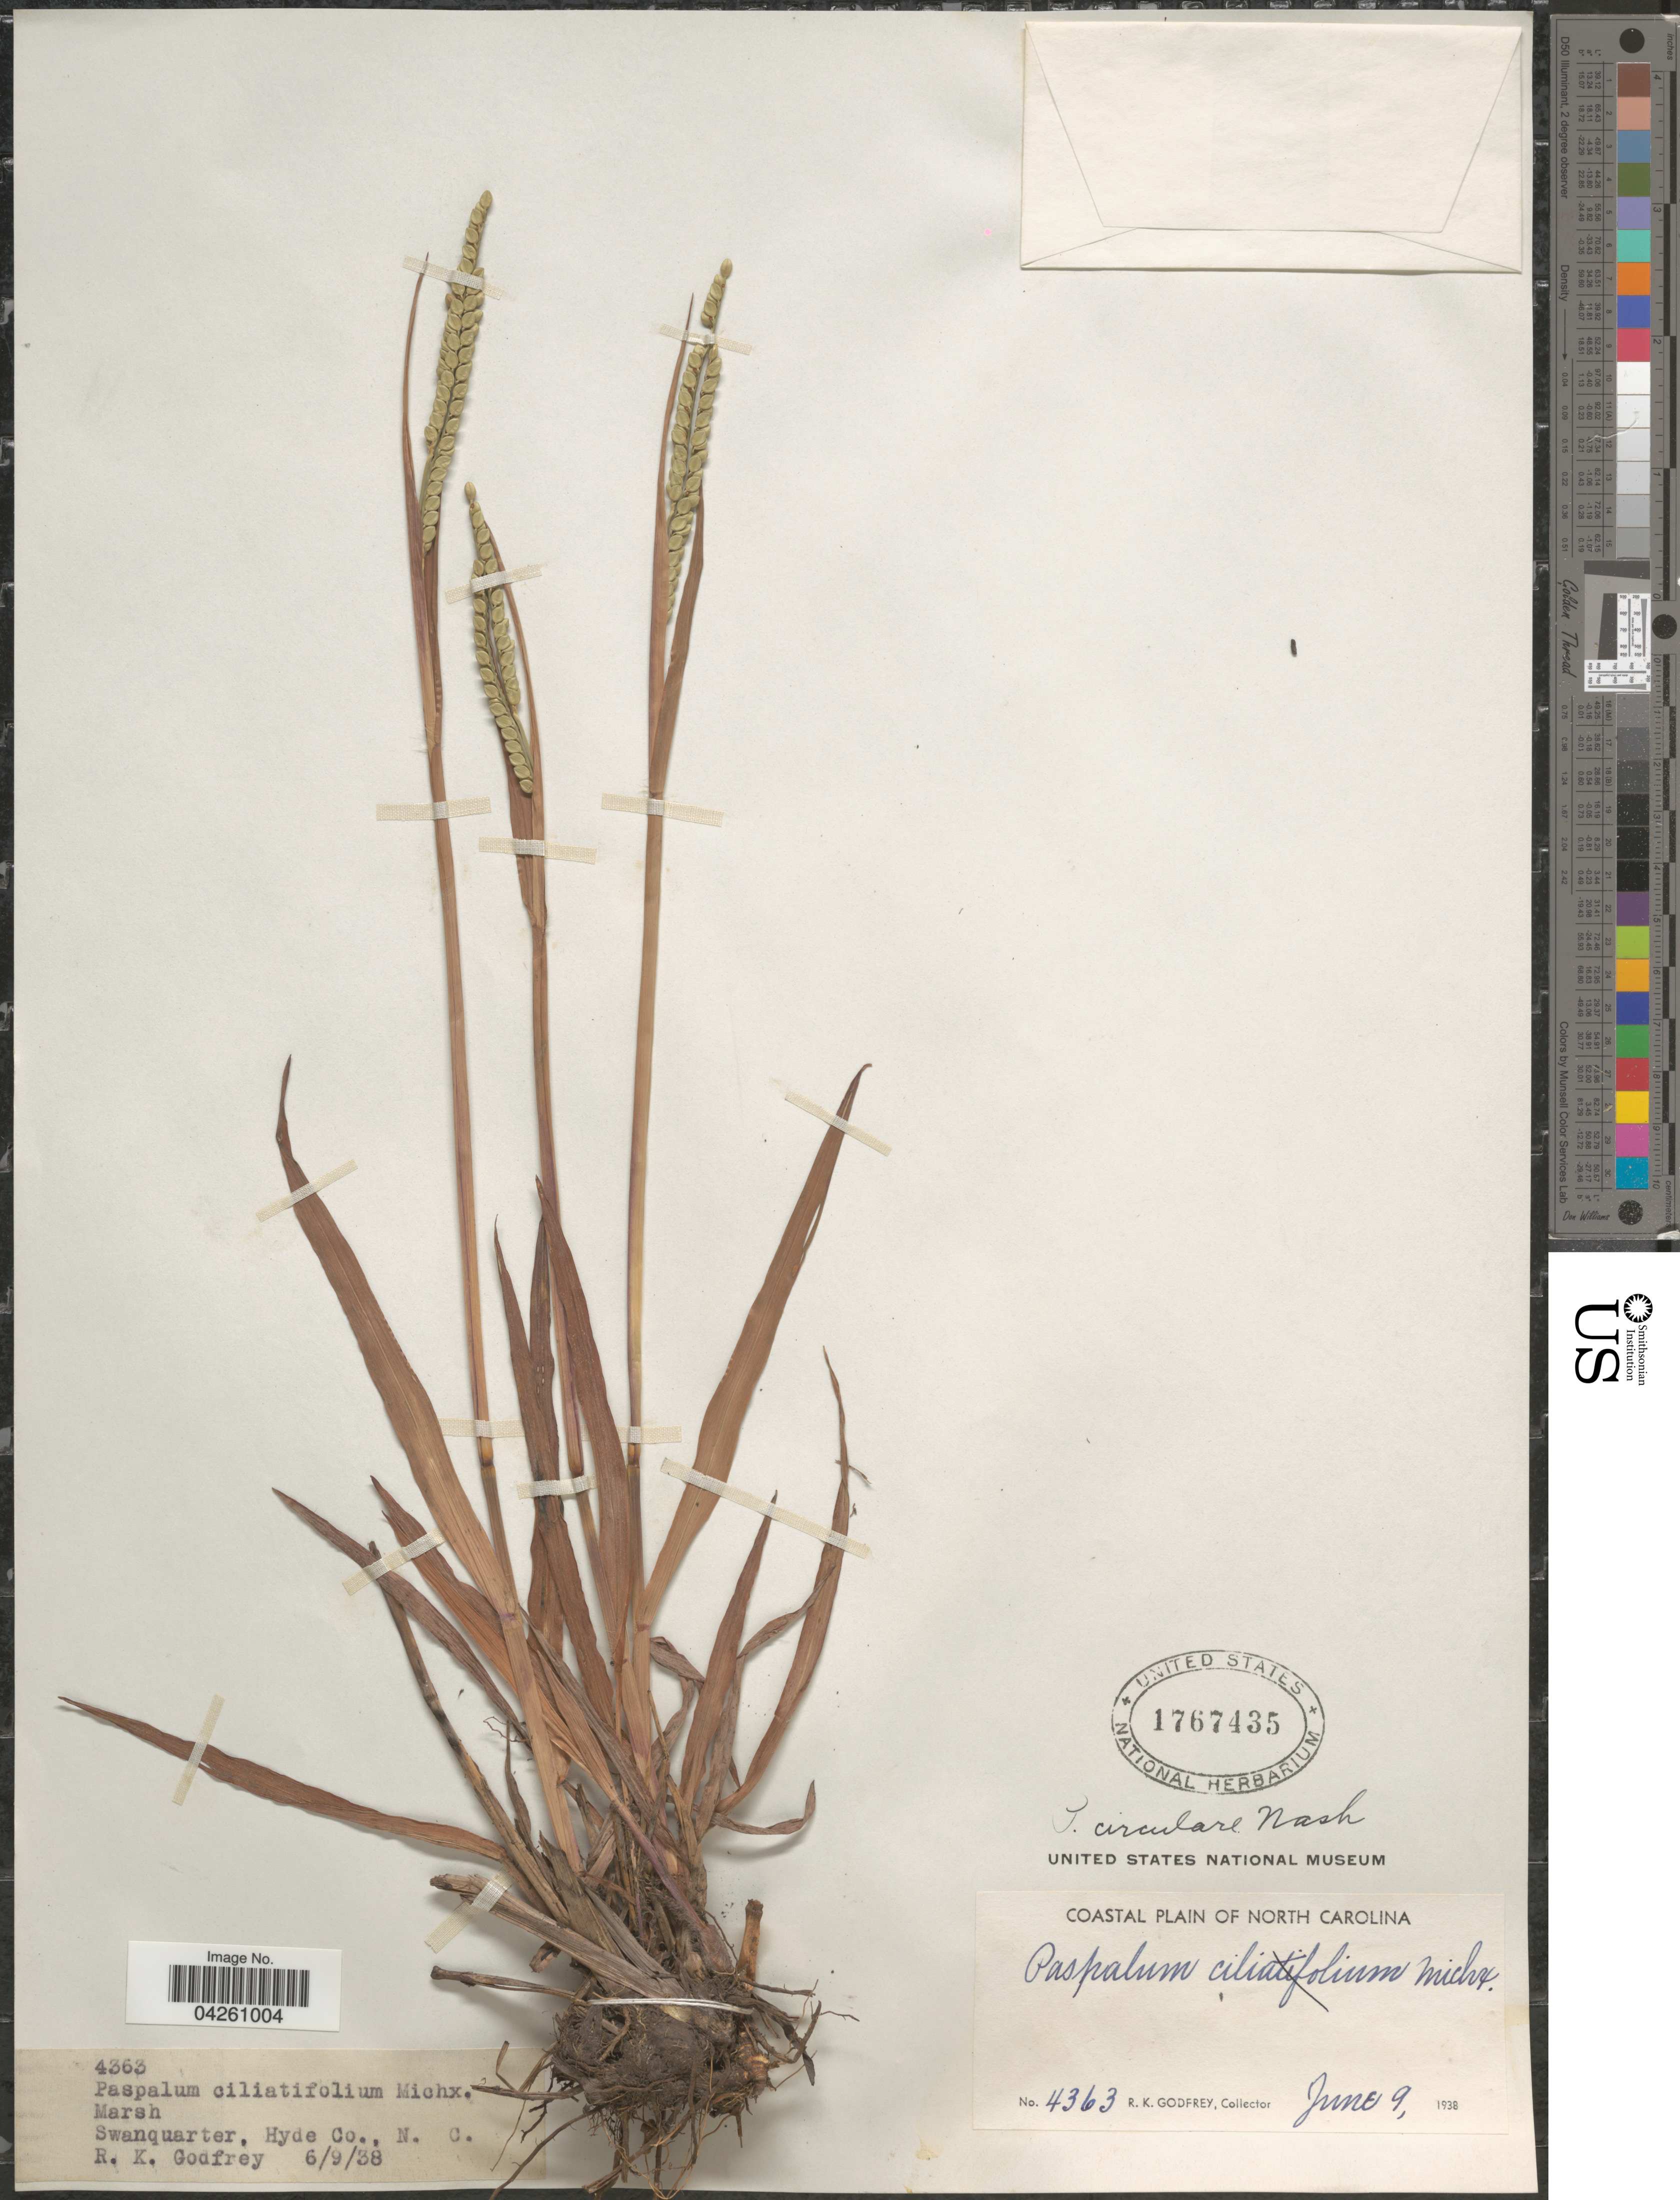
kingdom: Plantae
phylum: Tracheophyta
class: Liliopsida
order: Poales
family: Poaceae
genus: Paspalum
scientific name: Paspalum circulare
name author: Nash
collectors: R. K. Godfrey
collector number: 4363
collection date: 1938-06-09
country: United States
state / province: North Carolina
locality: Coastal Plain of North Carolina. Swanquarter, Hyde Co.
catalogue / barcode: US 1767435